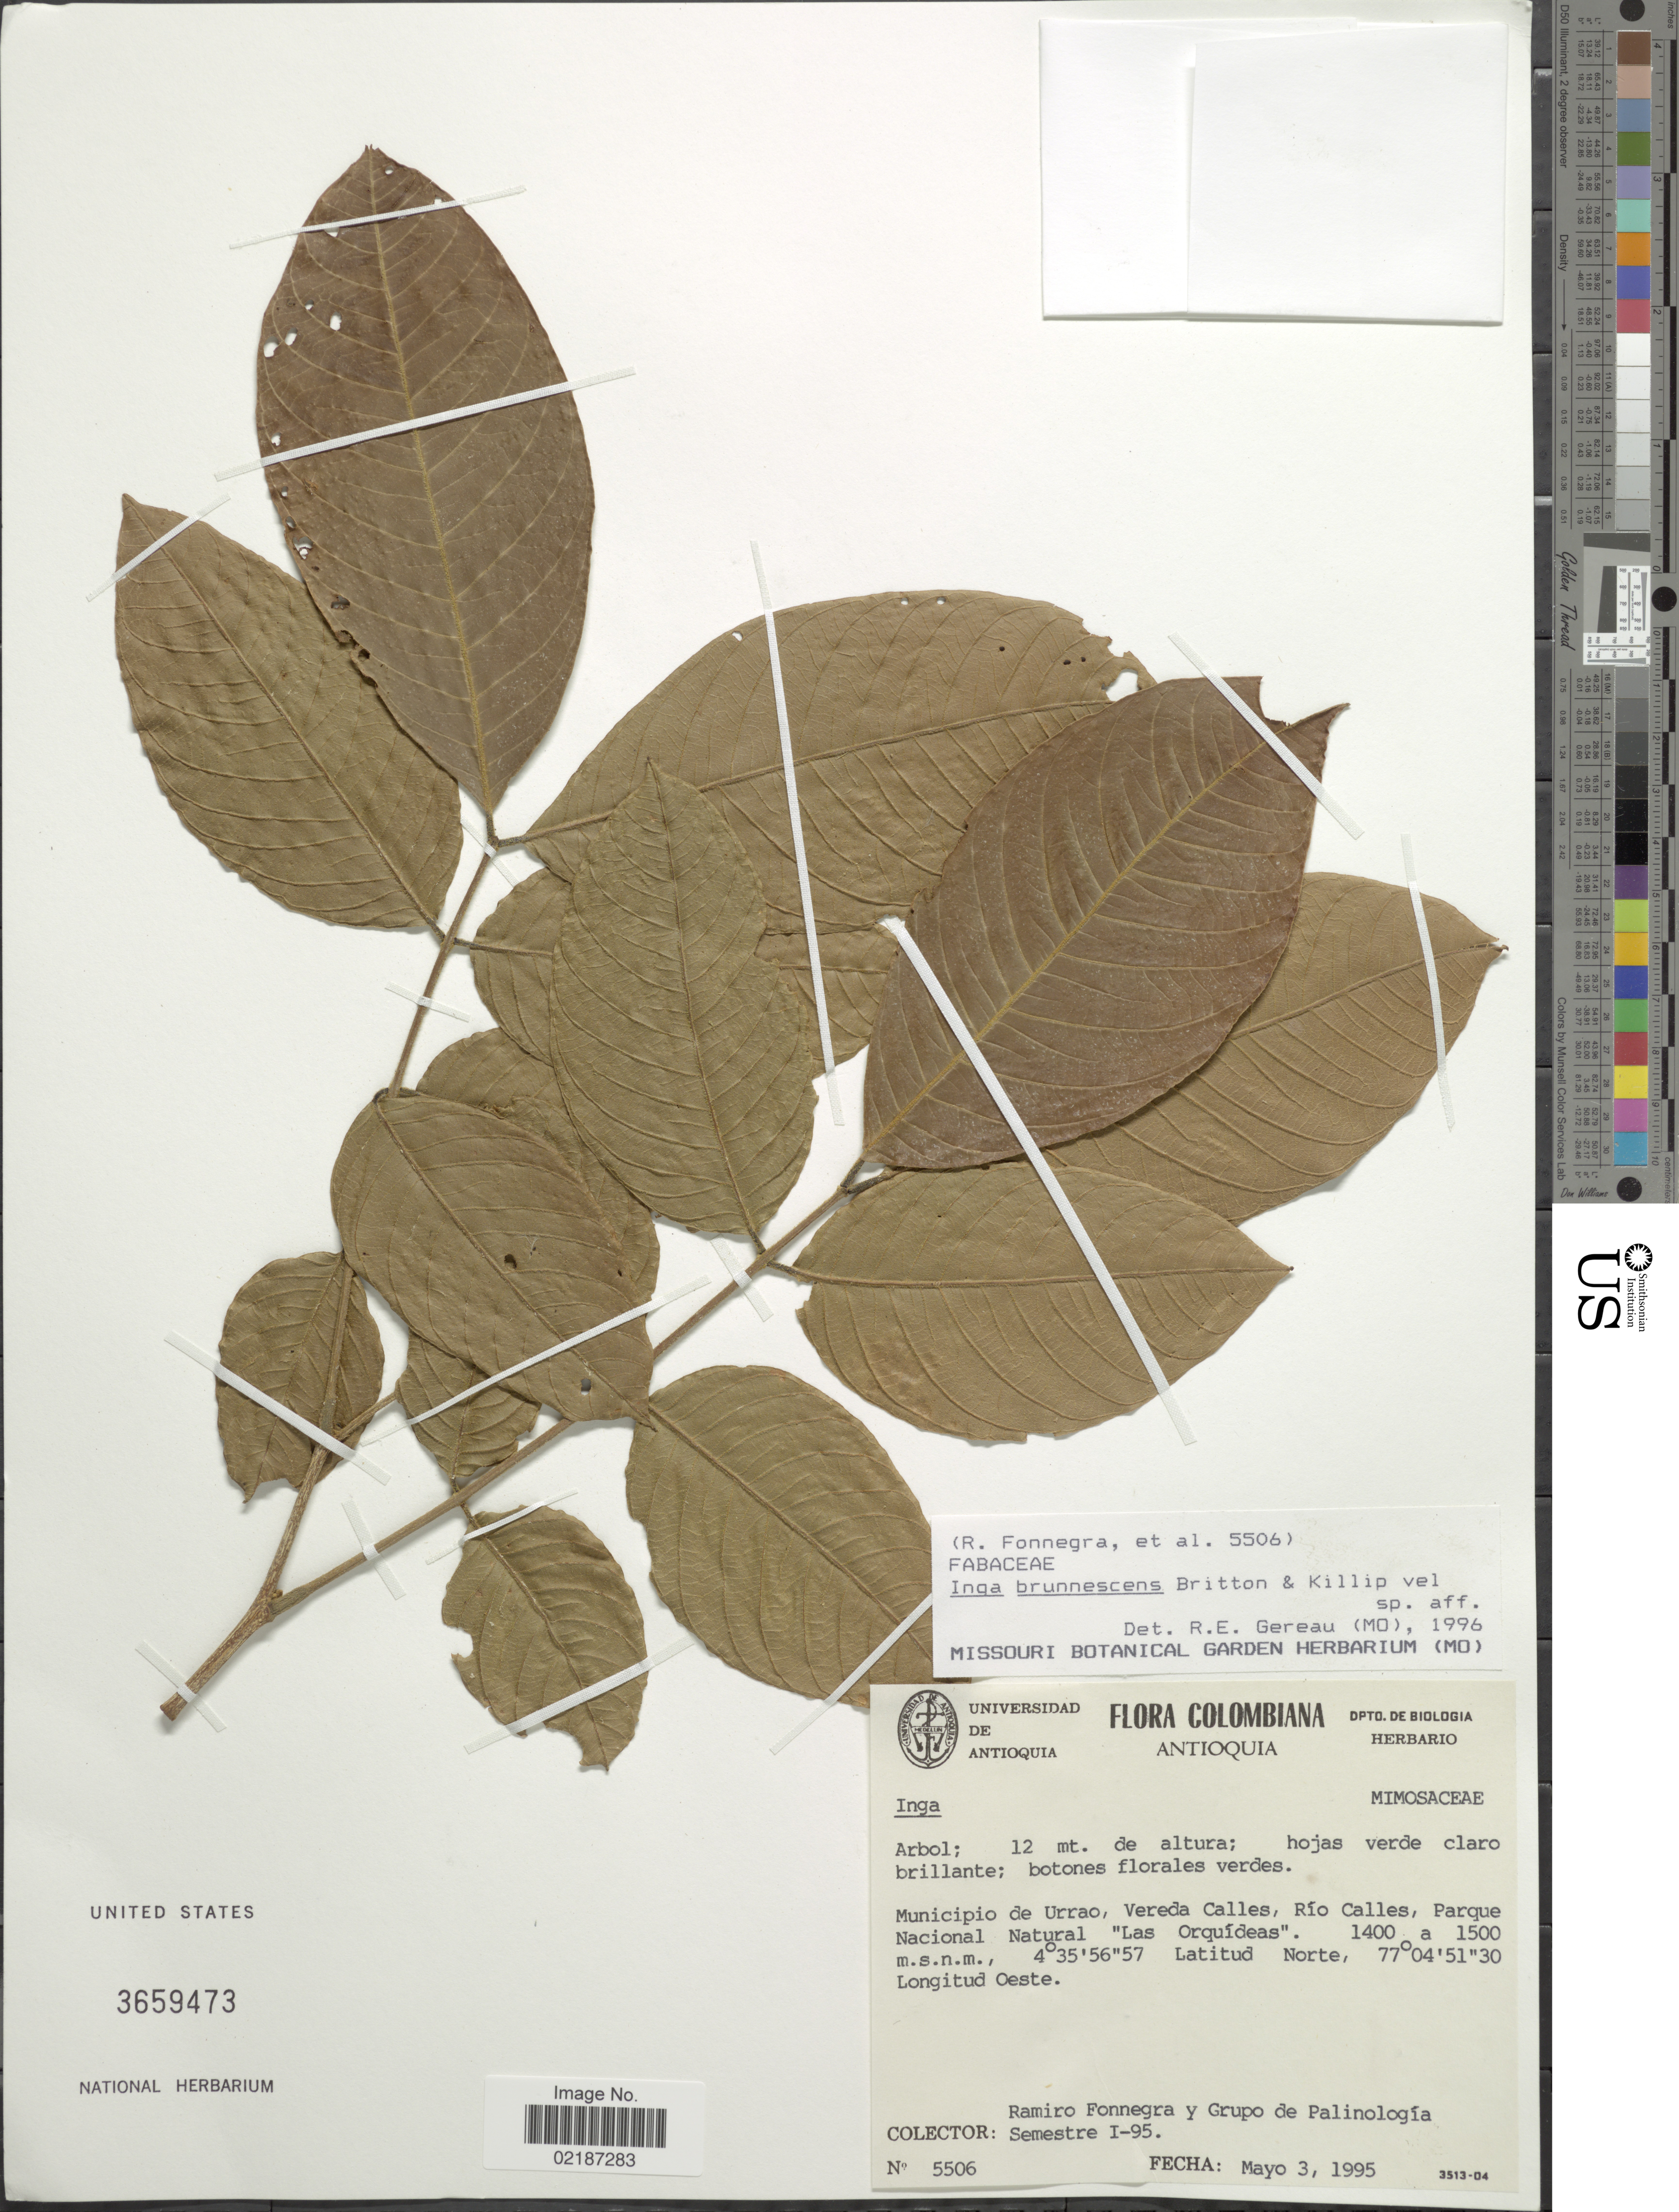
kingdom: Plantae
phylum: Tracheophyta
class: Magnoliopsida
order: Fabales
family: Fabaceae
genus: Inga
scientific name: Inga brunnescens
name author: Britton & Killip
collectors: R. Fonnegra G. & Grupo de Palinología Semestre I-95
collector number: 5506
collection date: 1995-05-03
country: Colombia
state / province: Antioquia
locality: Municipio de Urrao, Vereda Calles, Río Calles, Parque Nacional Natural Las Orquídeas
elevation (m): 1400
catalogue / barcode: US 3659473